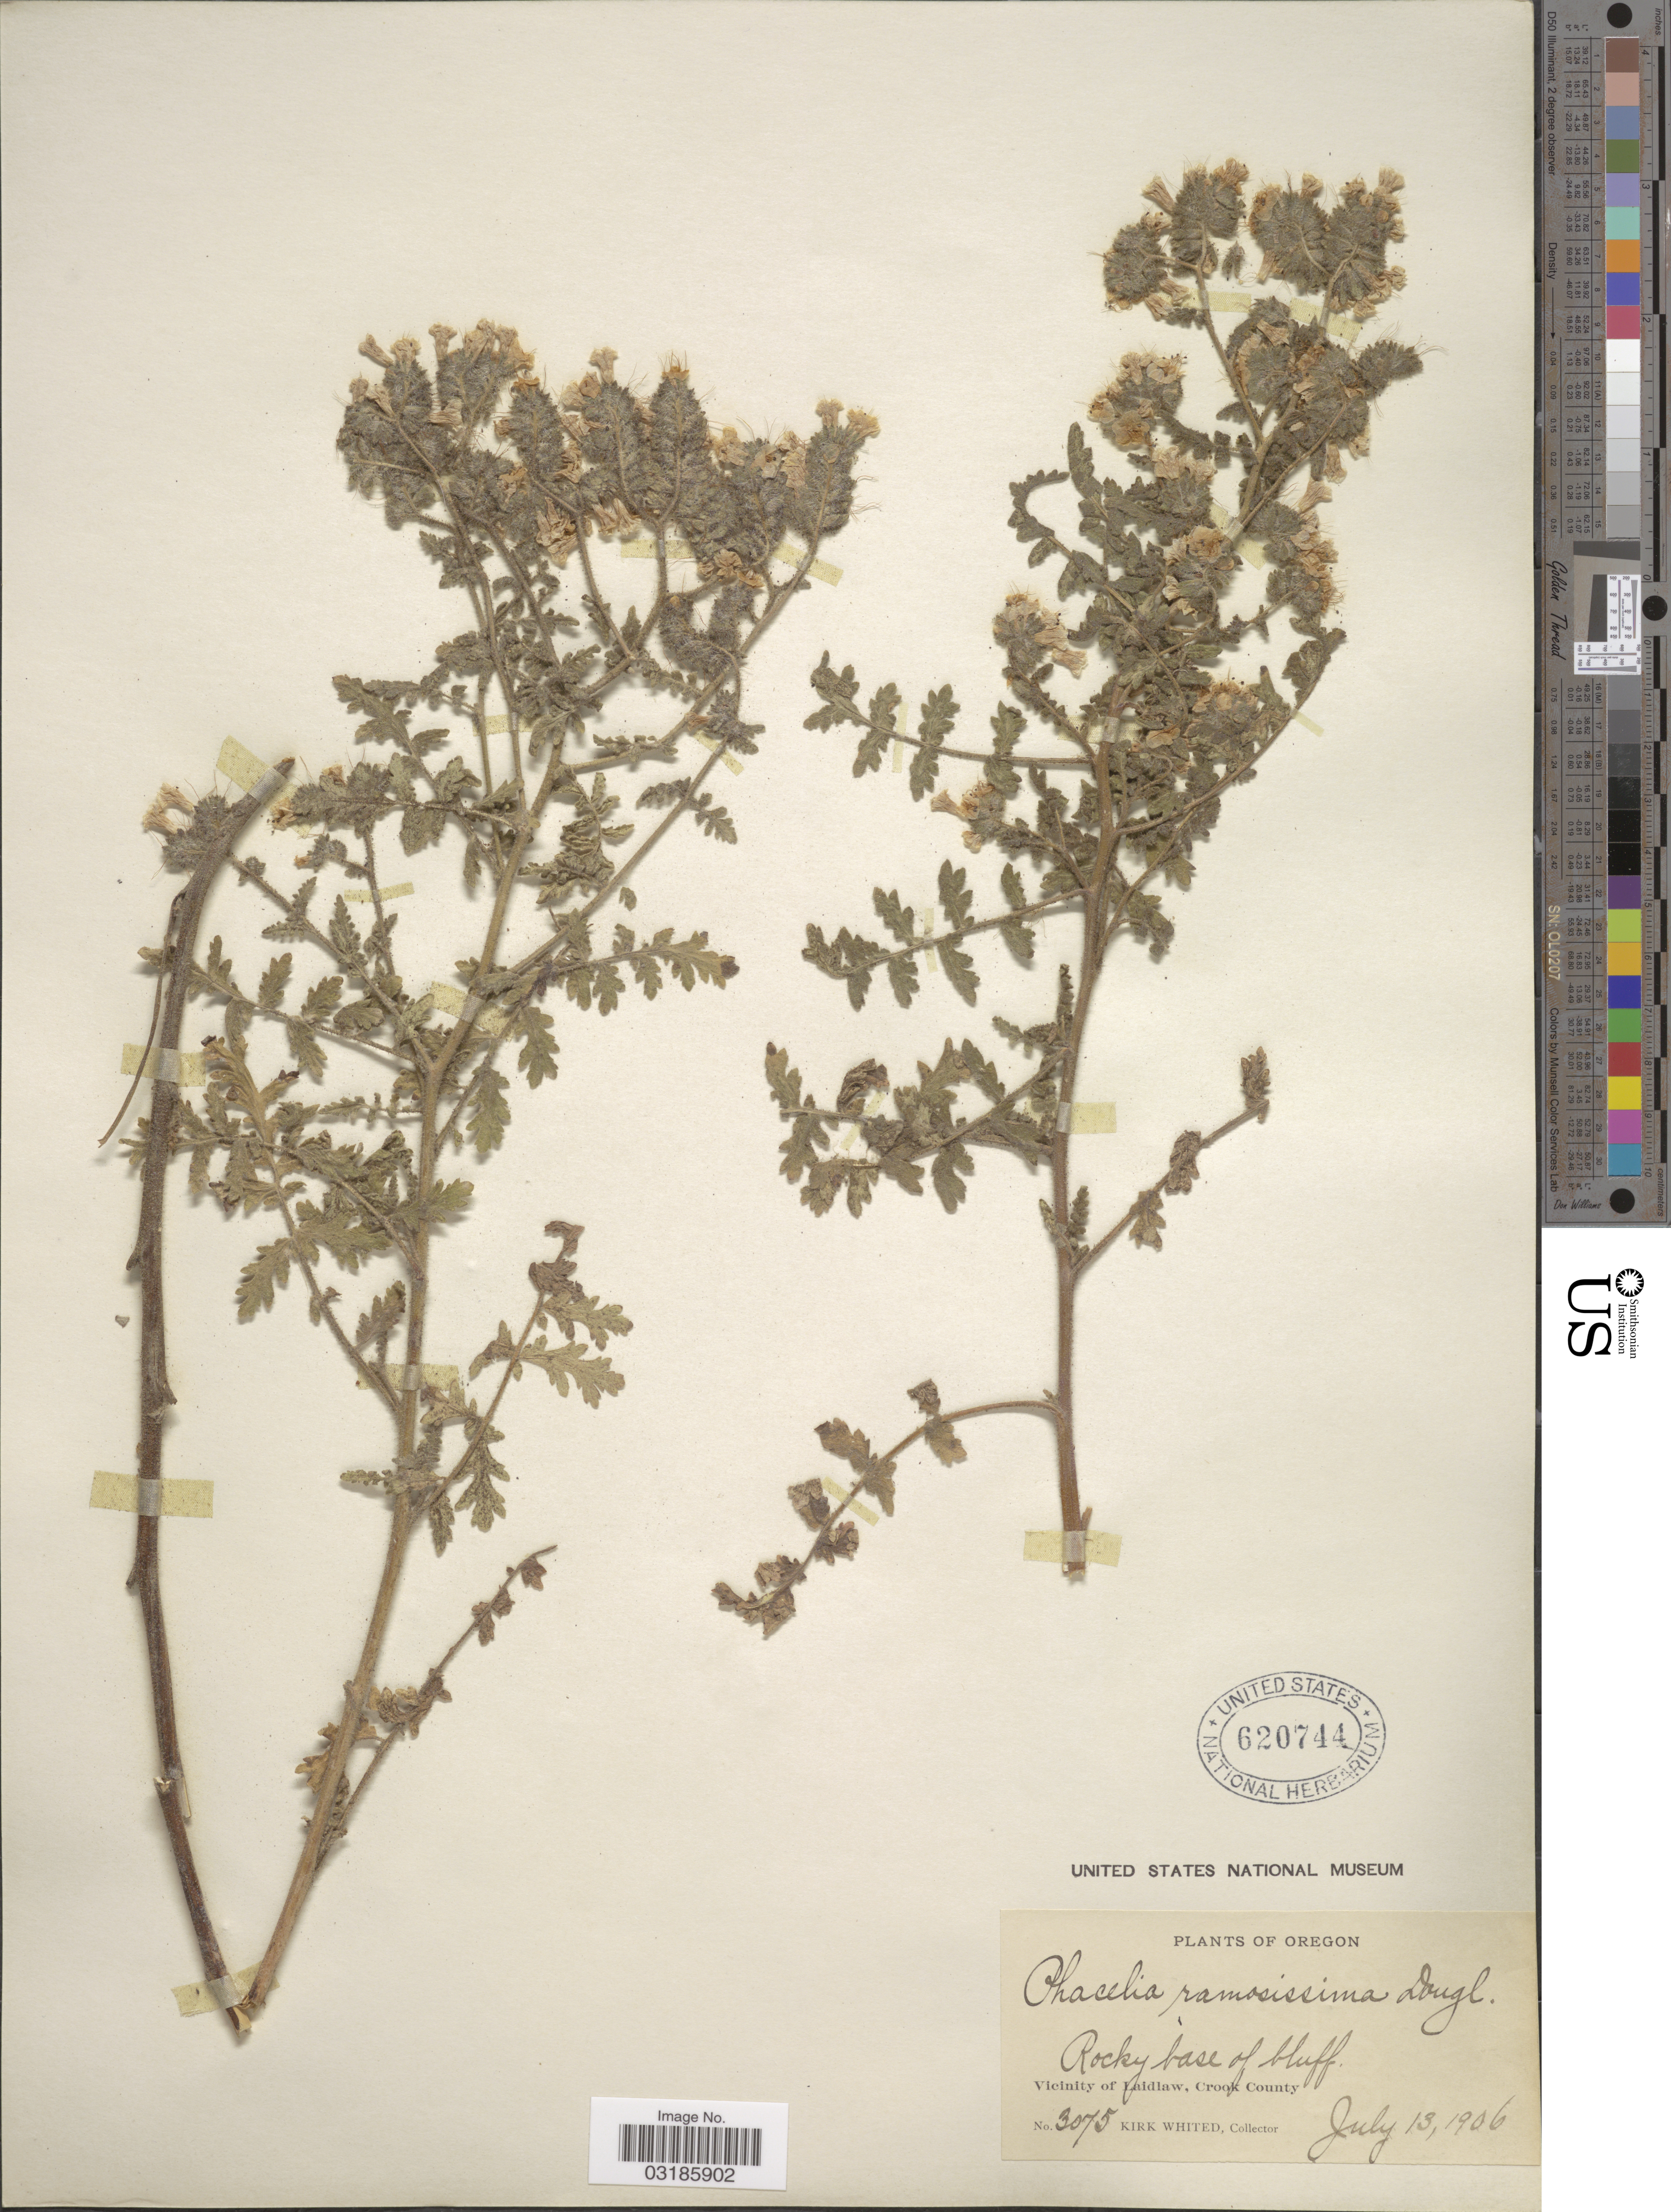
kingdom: Plantae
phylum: Tracheophyta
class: Magnoliopsida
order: Boraginales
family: Hydrophyllaceae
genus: Phacelia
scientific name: Phacelia ramosissima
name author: Douglas ex Lehm.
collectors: K. Whited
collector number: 3075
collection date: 1906-07-13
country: United States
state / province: Oregon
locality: Rocky base of bluff. Vicinity of Laidlaw, Crook County.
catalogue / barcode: US 620744